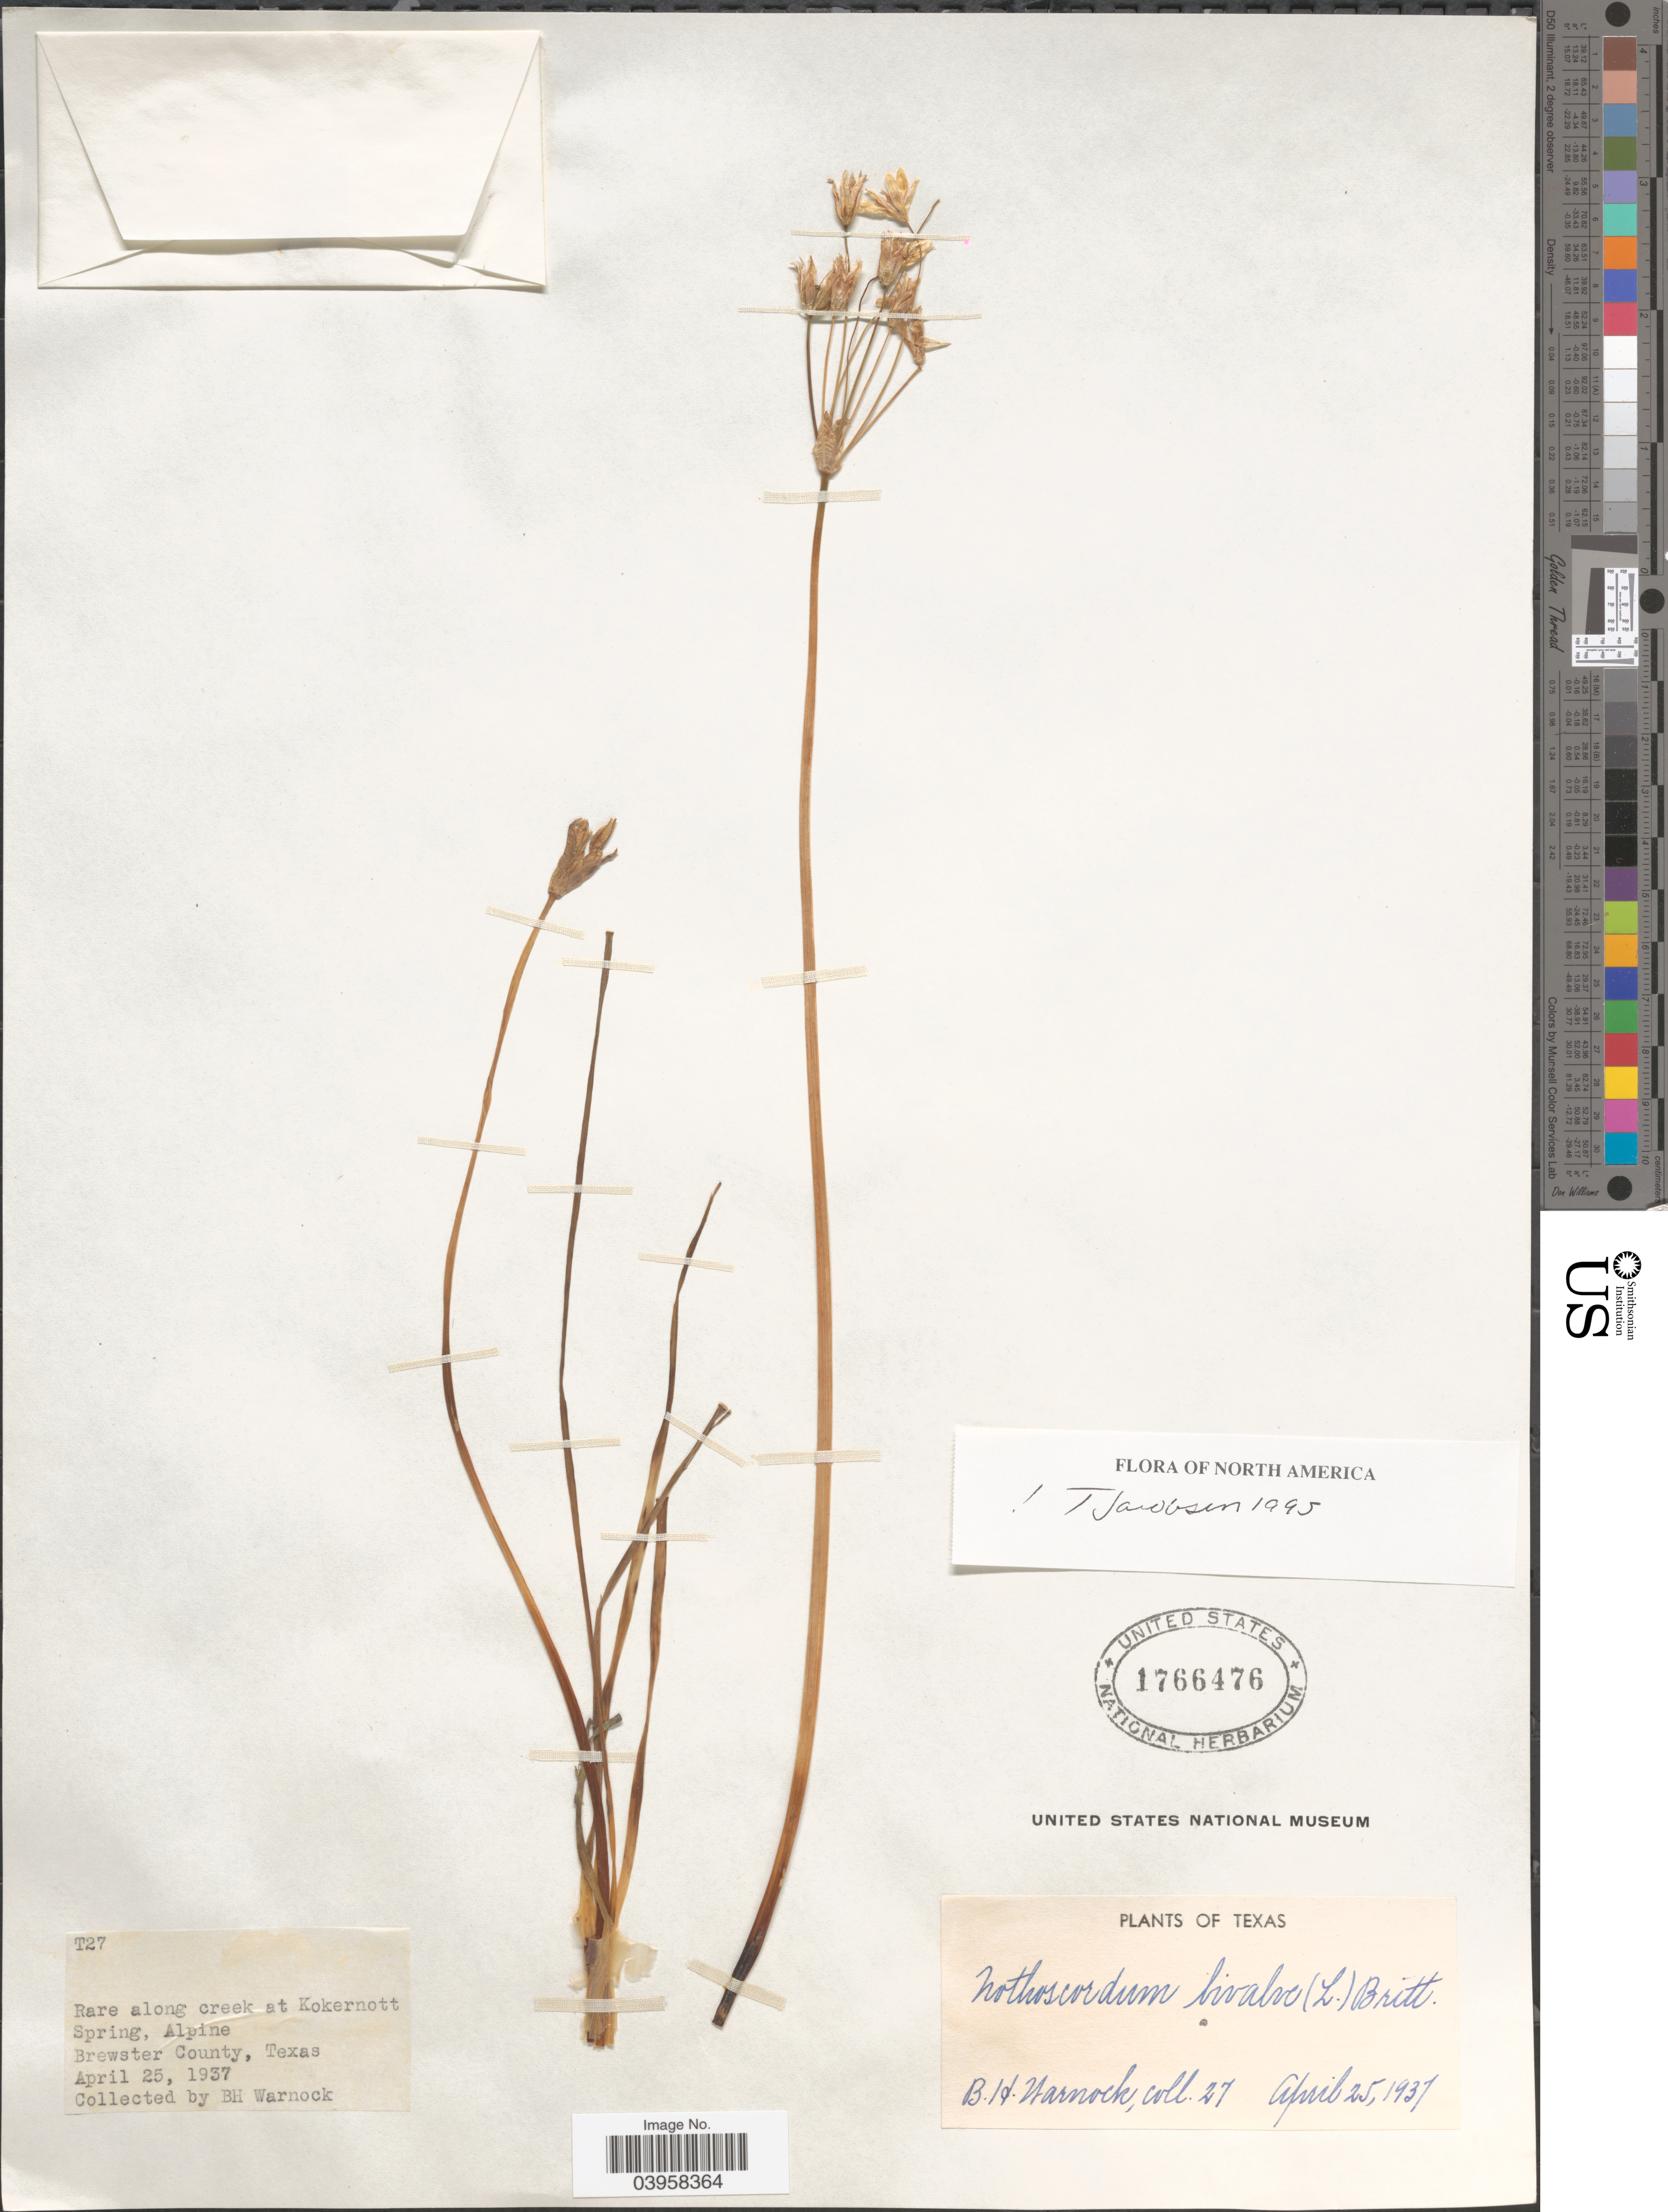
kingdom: Plantae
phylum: Tracheophyta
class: Liliopsida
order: Asparagales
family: Amaryllidaceae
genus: Nothoscordum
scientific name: Nothoscordum bivalve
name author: (L.) Britton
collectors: B. H. Warnock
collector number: T27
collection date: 1937-04-25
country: United States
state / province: Texas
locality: Along creek at Kokernott Spring, Alpine. Brewster County.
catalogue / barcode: US 1766476